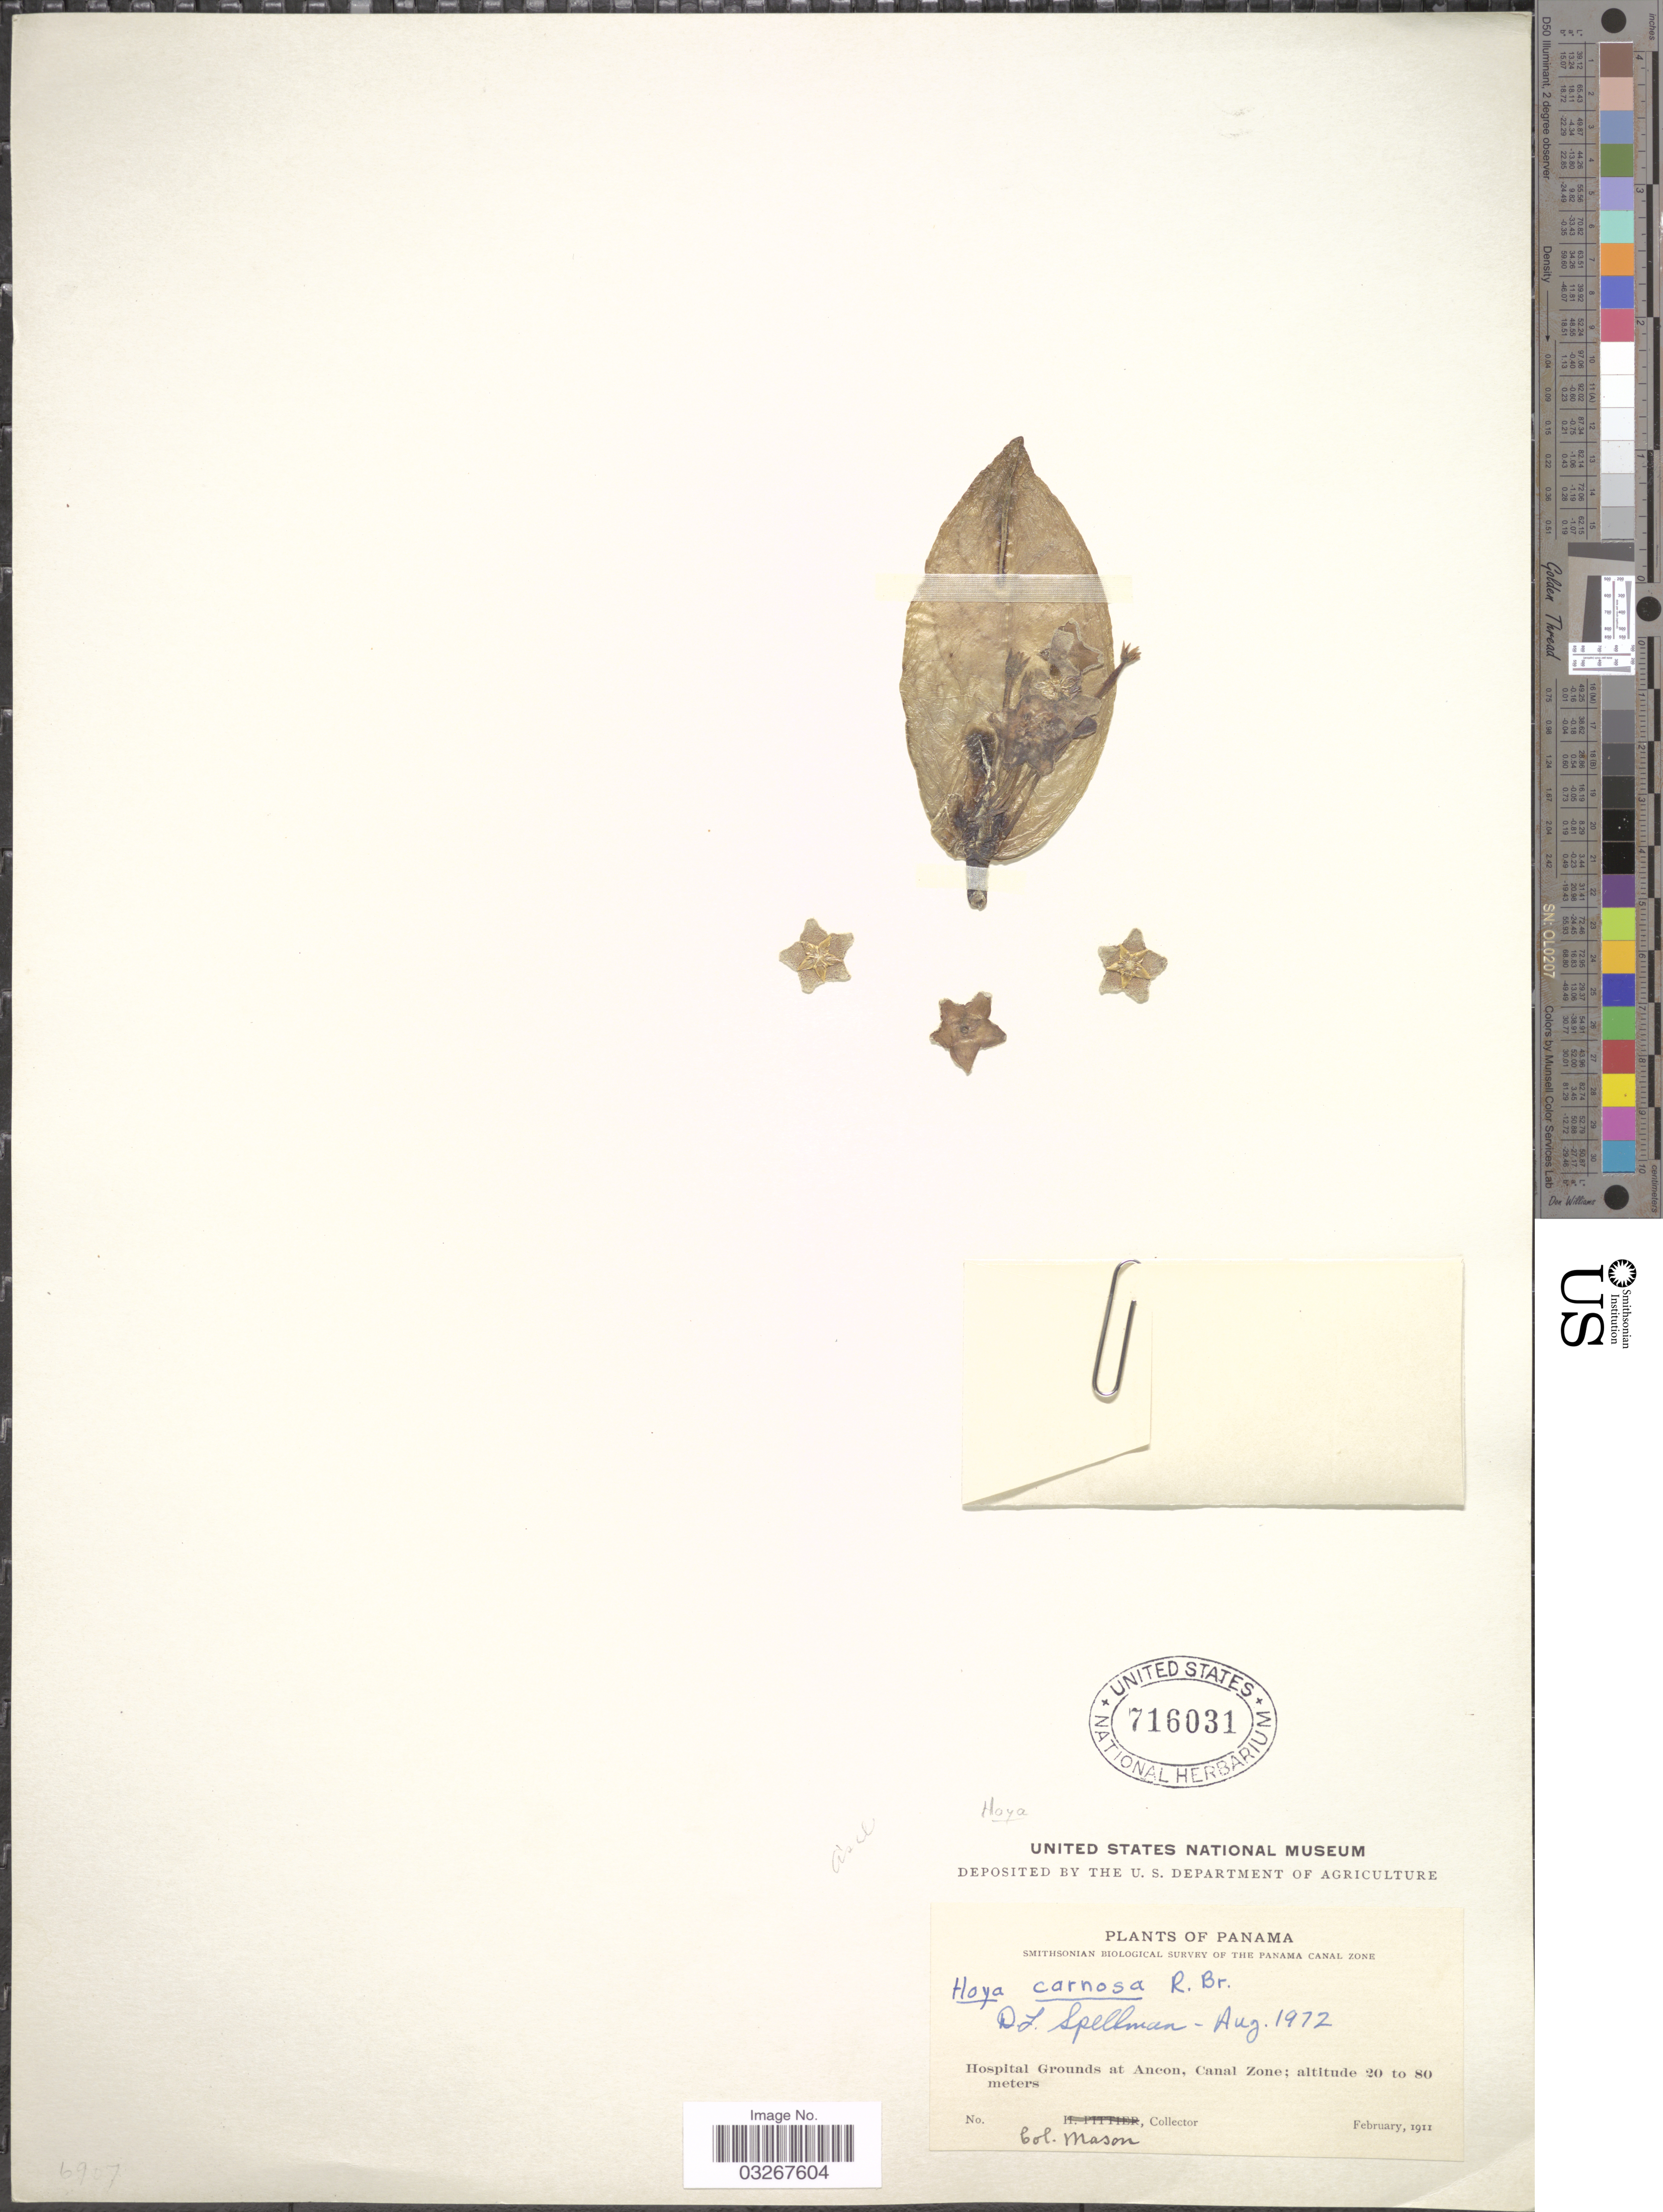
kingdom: Plantae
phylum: Tracheophyta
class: Magnoliopsida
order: Gentianales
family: Apocynaceae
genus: Hoya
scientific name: Hoya carnosa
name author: (L. f.) R. Br.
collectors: Mason, --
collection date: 1911-02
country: Panama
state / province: Colón / Panamá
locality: Hospital Grounds at Ancon, Canal Zone.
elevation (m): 20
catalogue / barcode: US 716031